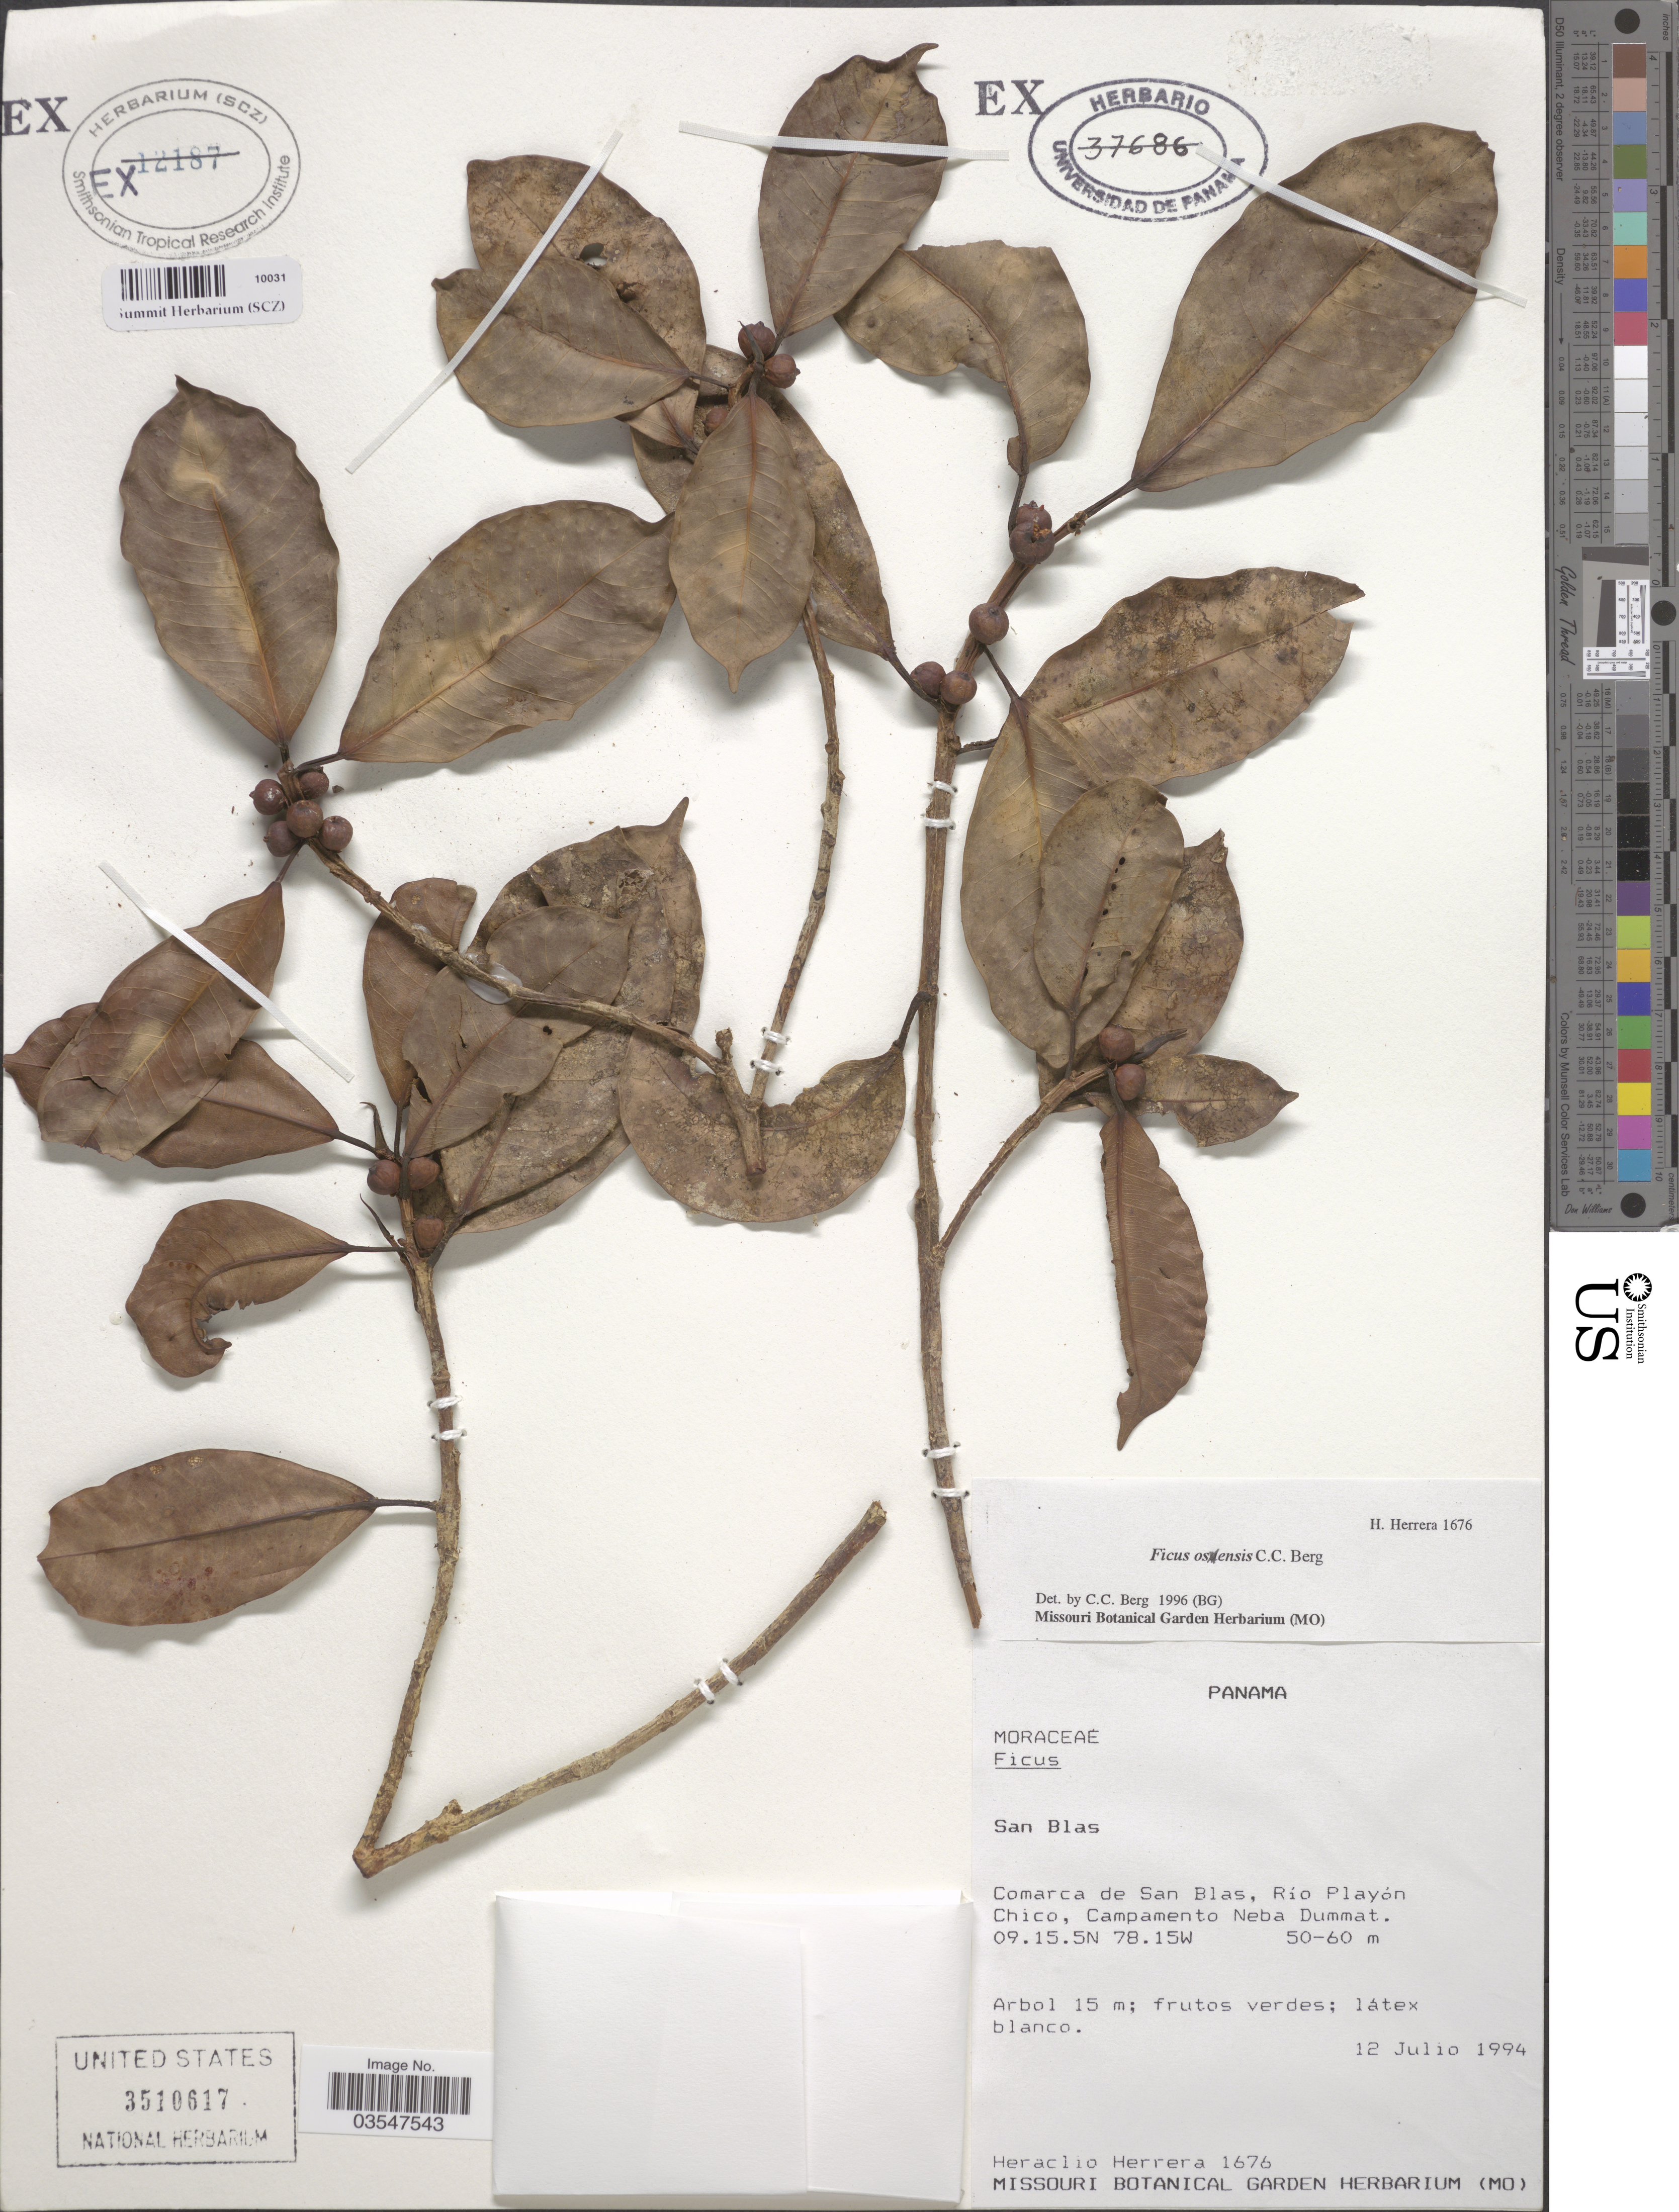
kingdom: Plantae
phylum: Tracheophyta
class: Magnoliopsida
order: Rosales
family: Moraceae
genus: Ficus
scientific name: Ficus osensis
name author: C.C. Berg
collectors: H. Herrera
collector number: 1676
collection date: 1994-07-12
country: Panama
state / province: Kuna Yala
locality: San Blas. Comarca de San Blas, Río Playón Chico, Campamento Neba Dummat.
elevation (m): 50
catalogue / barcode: US 3510617